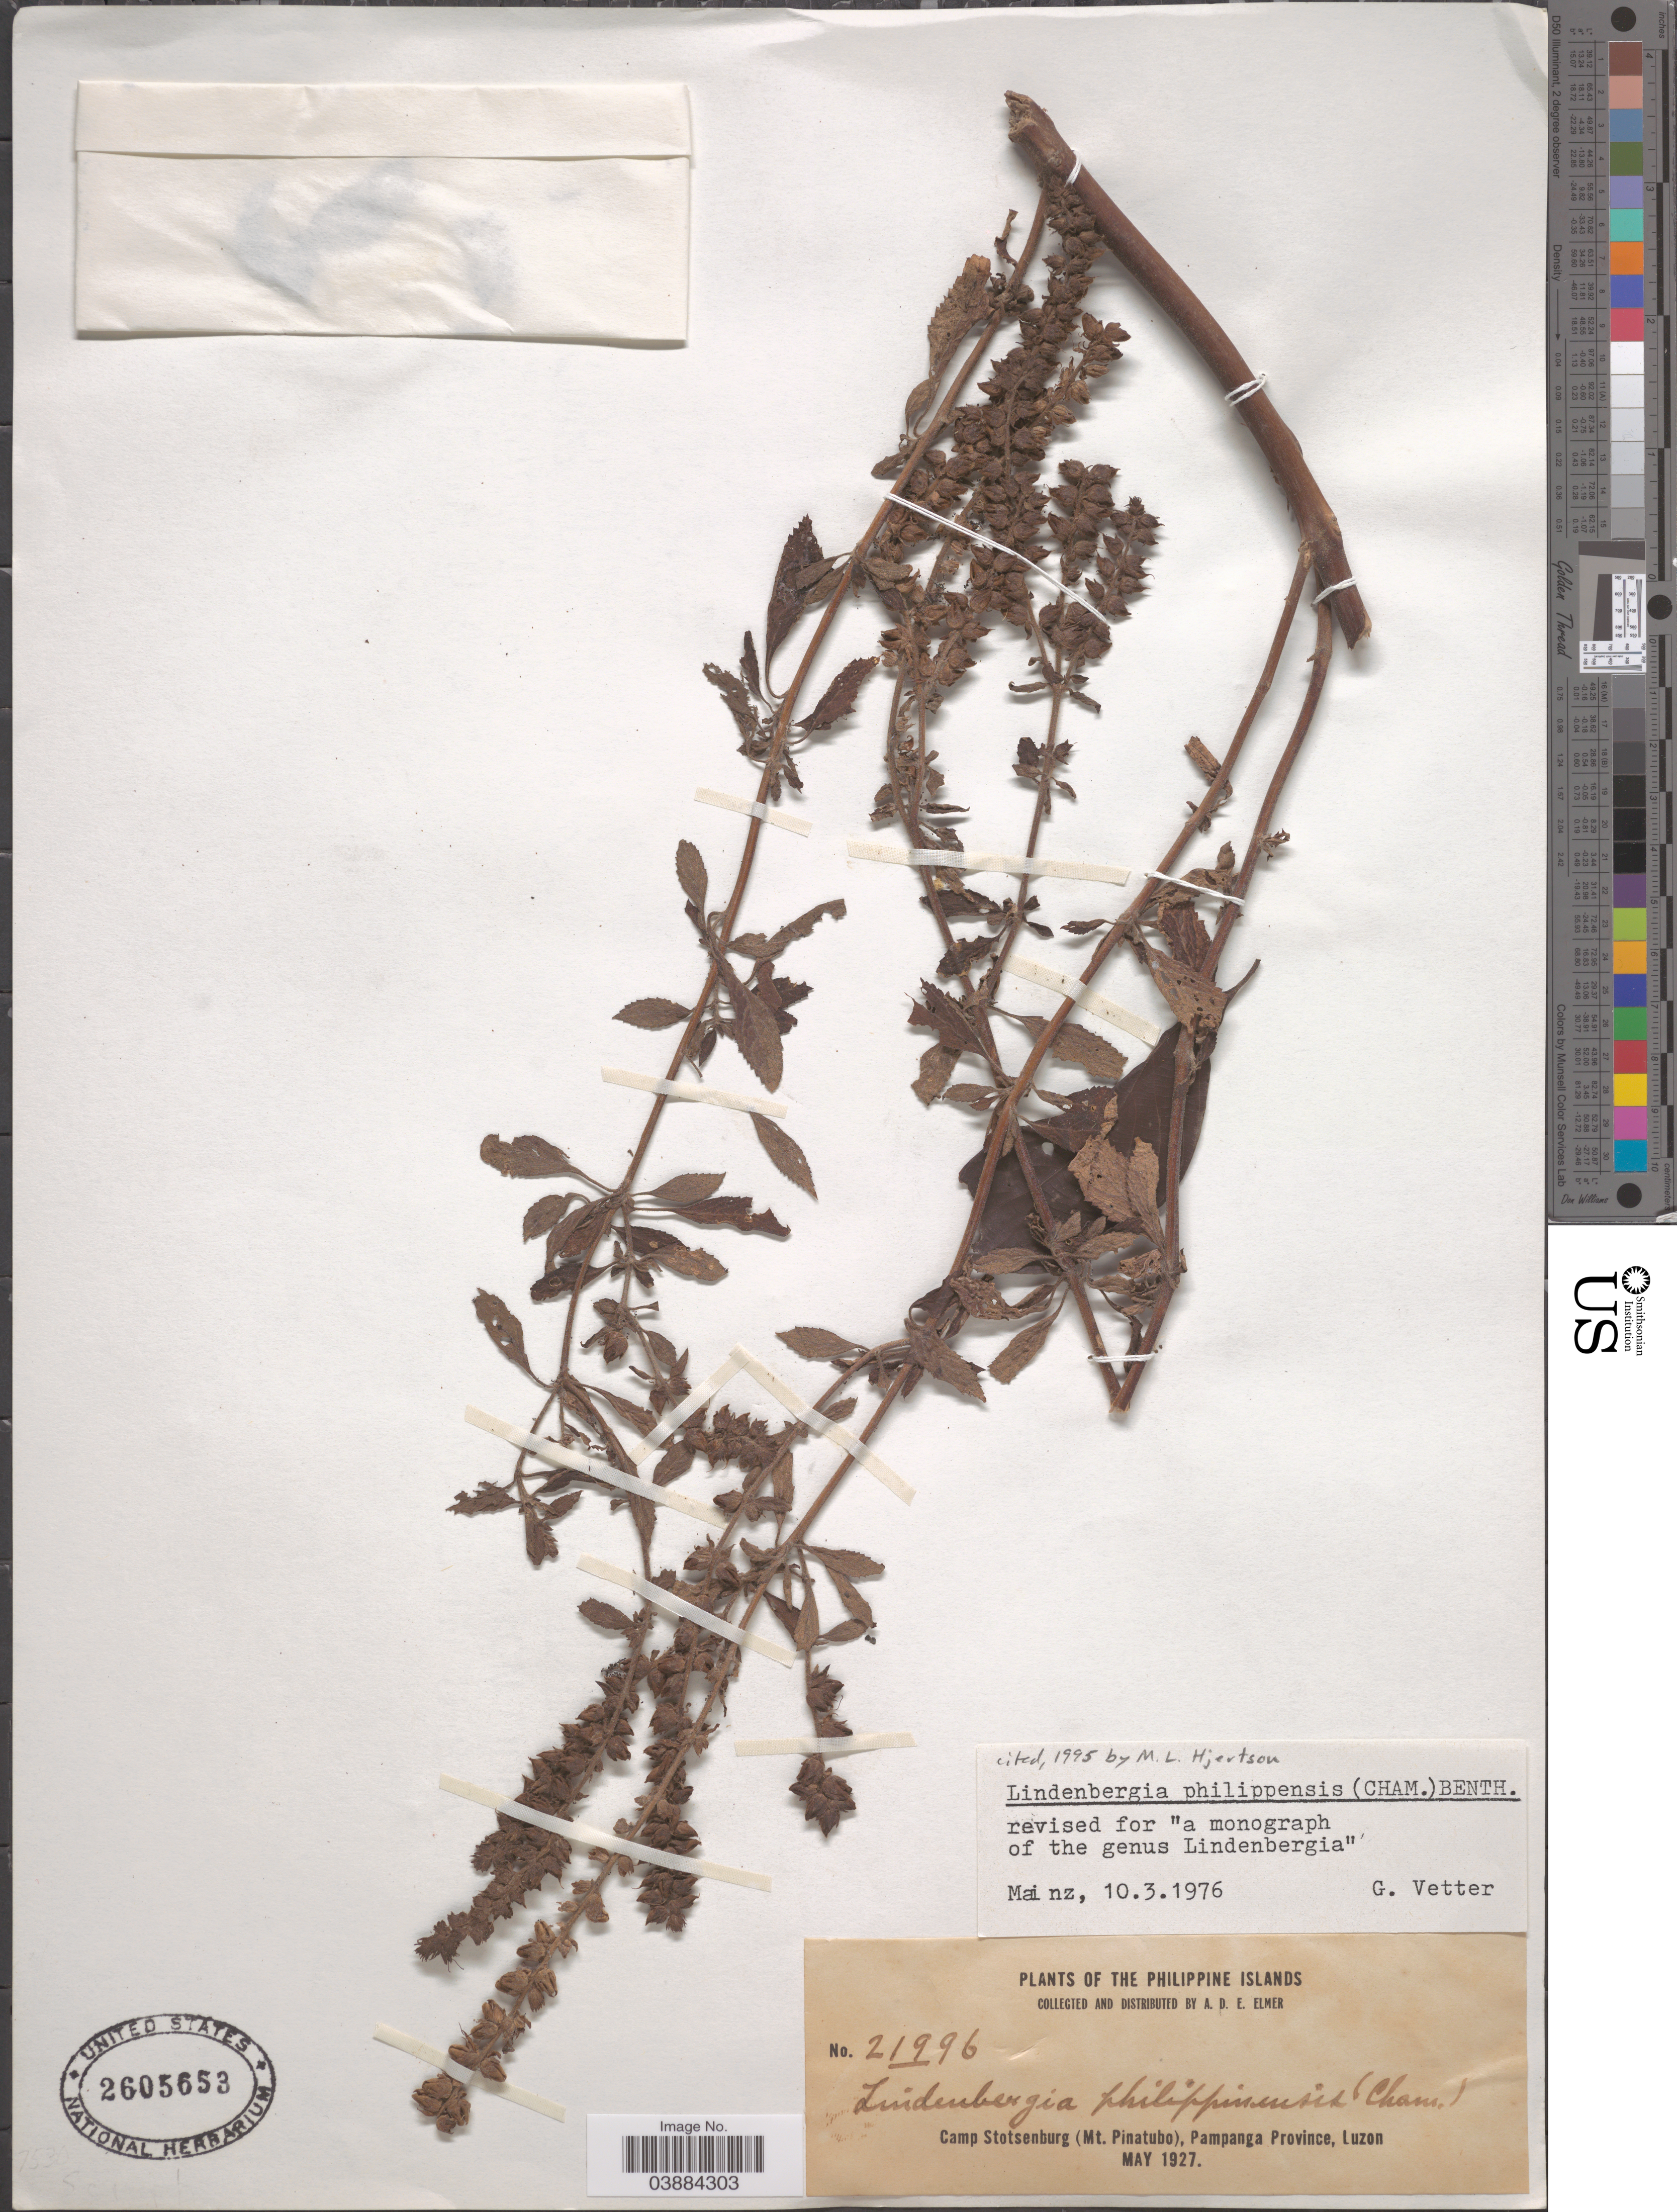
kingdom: Plantae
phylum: Tracheophyta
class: Magnoliopsida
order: Lamiales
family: Orobanchaceae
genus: Lindenbergia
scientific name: Lindenbergia philippensis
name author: (Cham. & Schltdl.) Benth.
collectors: A. D. E. Elmer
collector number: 21996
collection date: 1927-05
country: Philippines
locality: Philippine Islands. Camp Stotsenburg (Mt. Pinatubo), Pampanga Province, Luzon.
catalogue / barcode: US 2605653